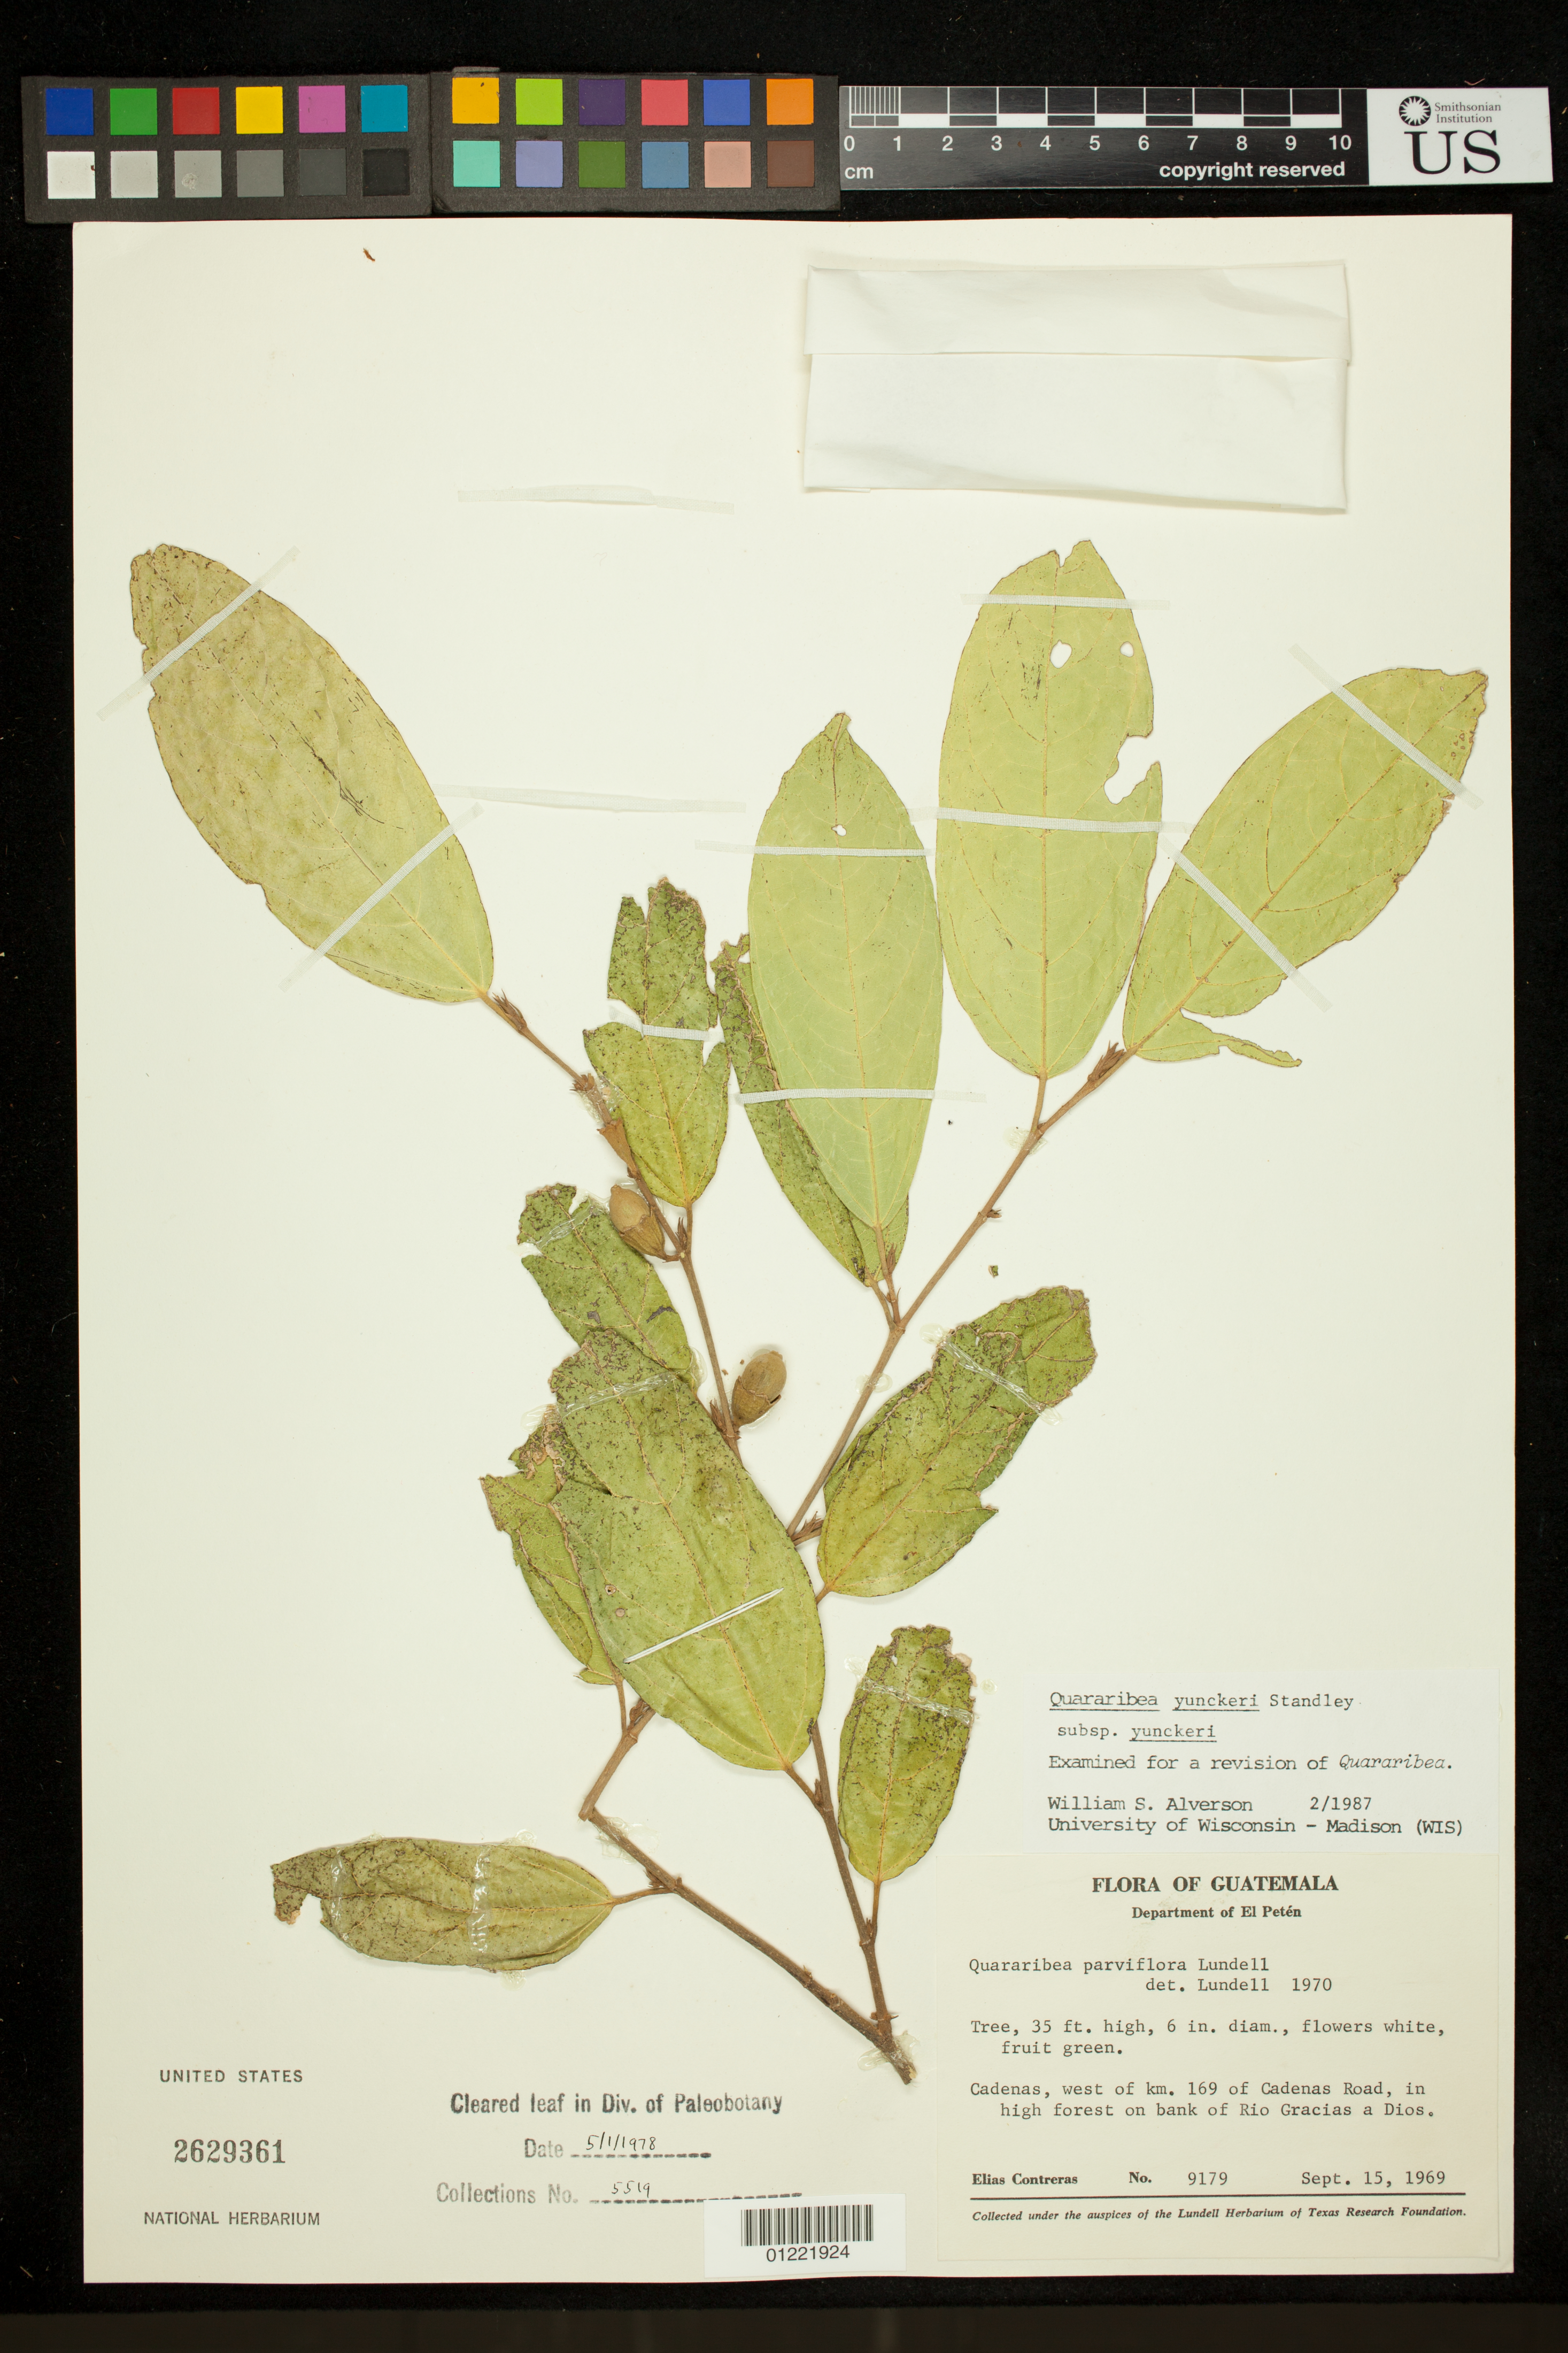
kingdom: Plantae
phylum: Tracheophyta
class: Magnoliopsida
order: Malvales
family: Malvaceae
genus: Quararibea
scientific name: Quararibea yunckeri subsp. yunckeri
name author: Standl.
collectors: E. Contreras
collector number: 9179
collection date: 1969-09-15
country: Guatemala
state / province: El Petén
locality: Cadenas, west of km. 169 of Cadenas Road, in high forest on bank of Rio Gracias a Dios.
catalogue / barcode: US 2629361